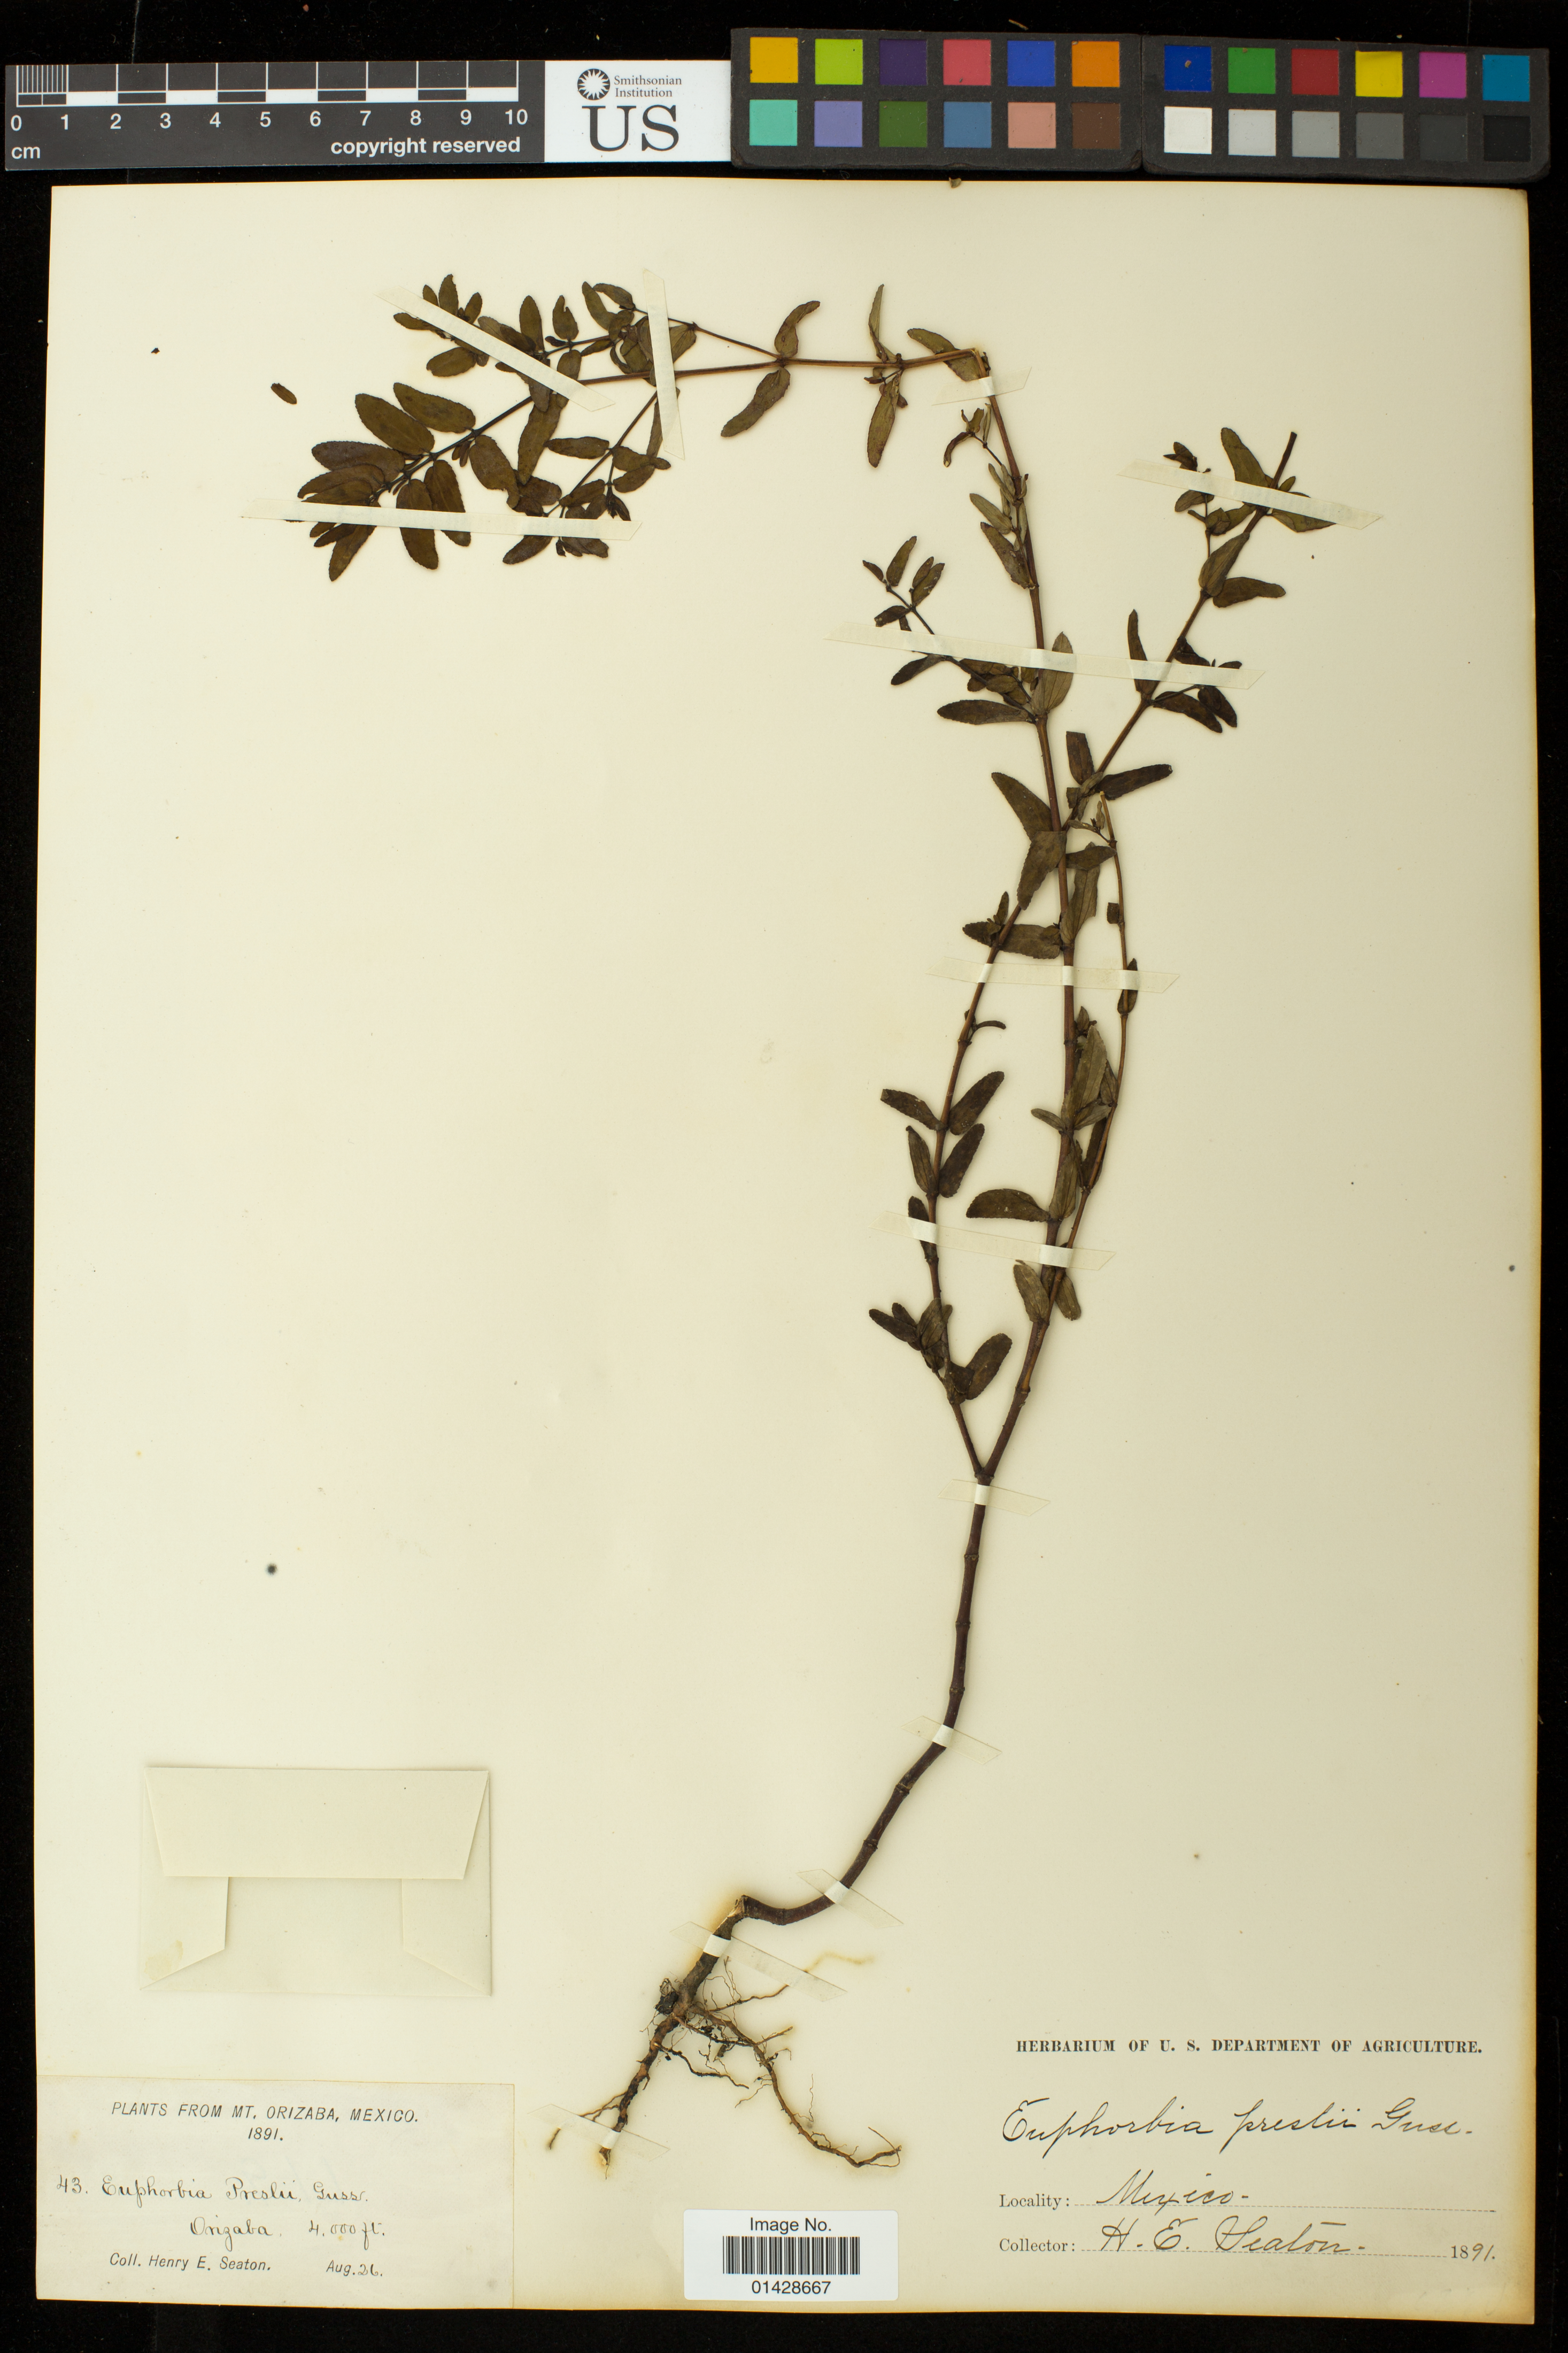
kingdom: Plantae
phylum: Tracheophyta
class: Magnoliopsida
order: Malpighiales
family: Euphorbiaceae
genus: Euphorbia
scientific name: Euphorbia nutans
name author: Lag.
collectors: H. Seaton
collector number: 43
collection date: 1891-08-26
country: Mexico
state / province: Veracruz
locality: Mt. Orizaba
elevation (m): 1219